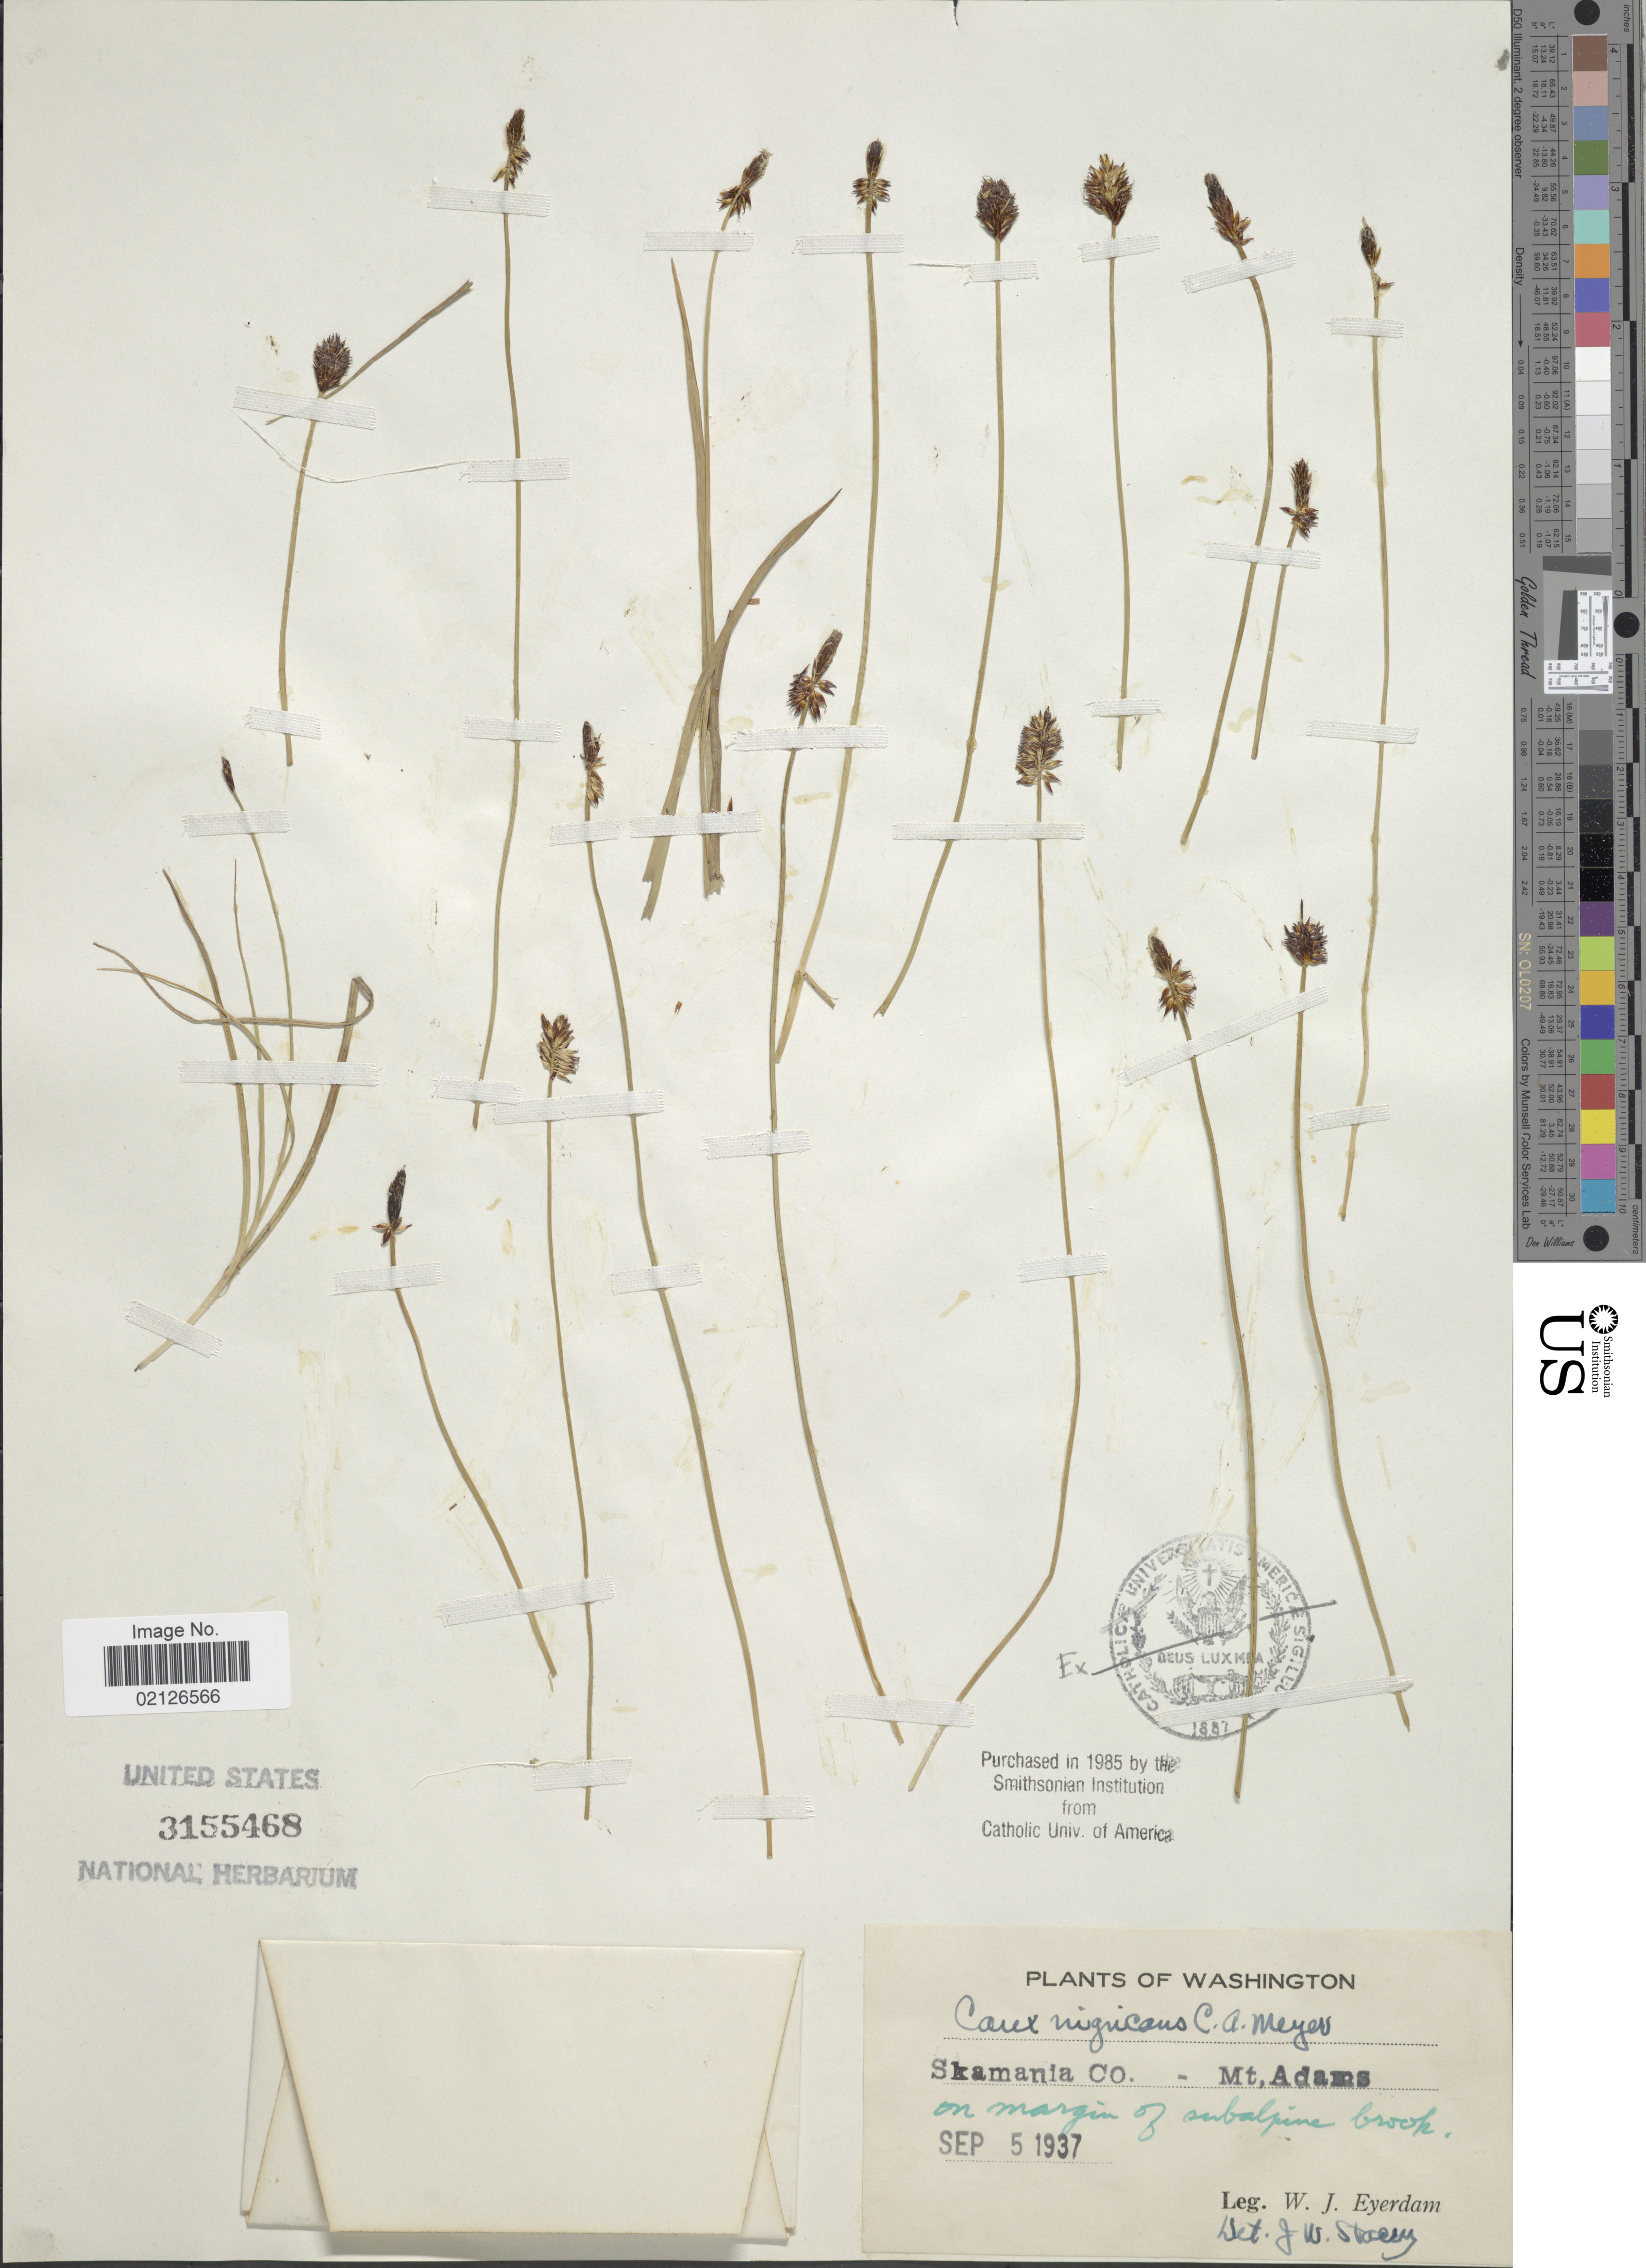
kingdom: Plantae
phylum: Tracheophyta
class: Liliopsida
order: Poales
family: Cyperaceae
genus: Carex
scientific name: Carex nigricans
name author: C.A. Mey.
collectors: W. J. Eyerdam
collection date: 1937-09-05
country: United States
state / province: Washington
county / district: Skamania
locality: Skamania Co., Mt. Adams on margin of subalpine brook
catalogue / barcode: US 3155468